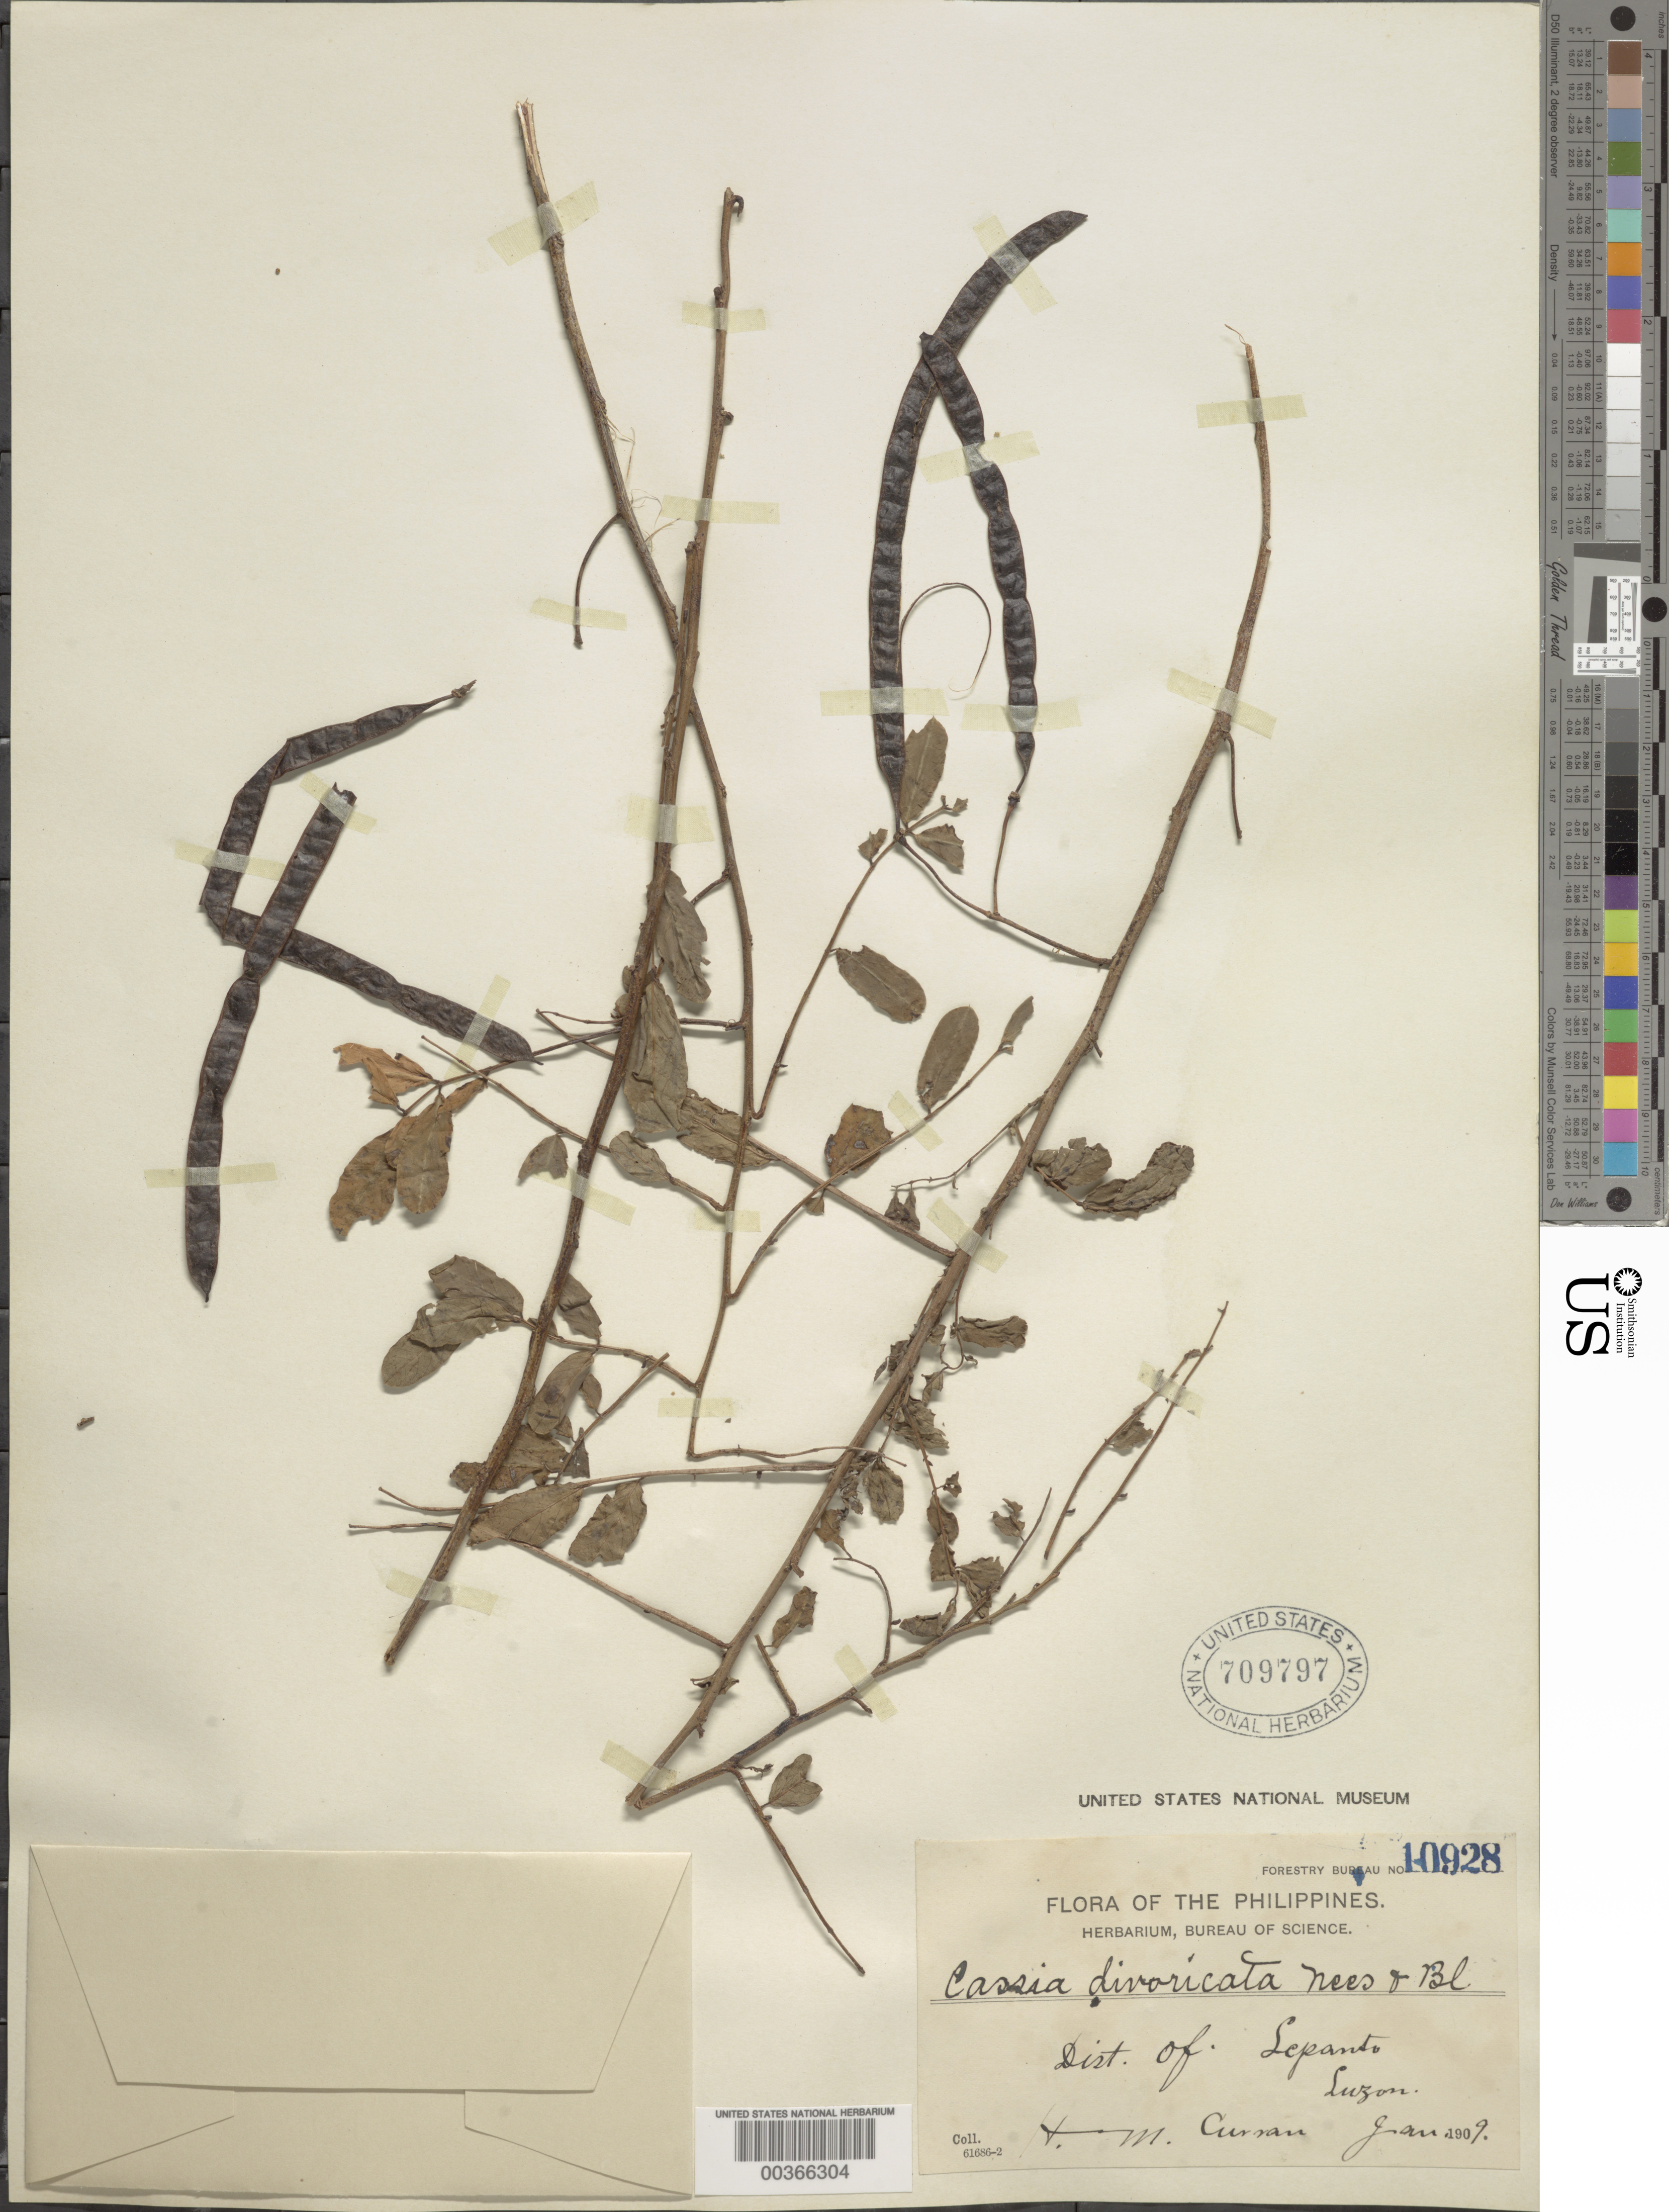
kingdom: Plantae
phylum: Tracheophyta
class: Magnoliopsida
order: Fabales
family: Fabaceae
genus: Senna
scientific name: Senna divaricata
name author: (Nees & Blume) Lock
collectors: H. M. Curran & G. E. Edaño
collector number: For. Bur. 10928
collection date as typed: Jan 1909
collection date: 1909-01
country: Philippines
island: Luzon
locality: Dist. of sepanto (lepanto?)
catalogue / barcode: US 709797